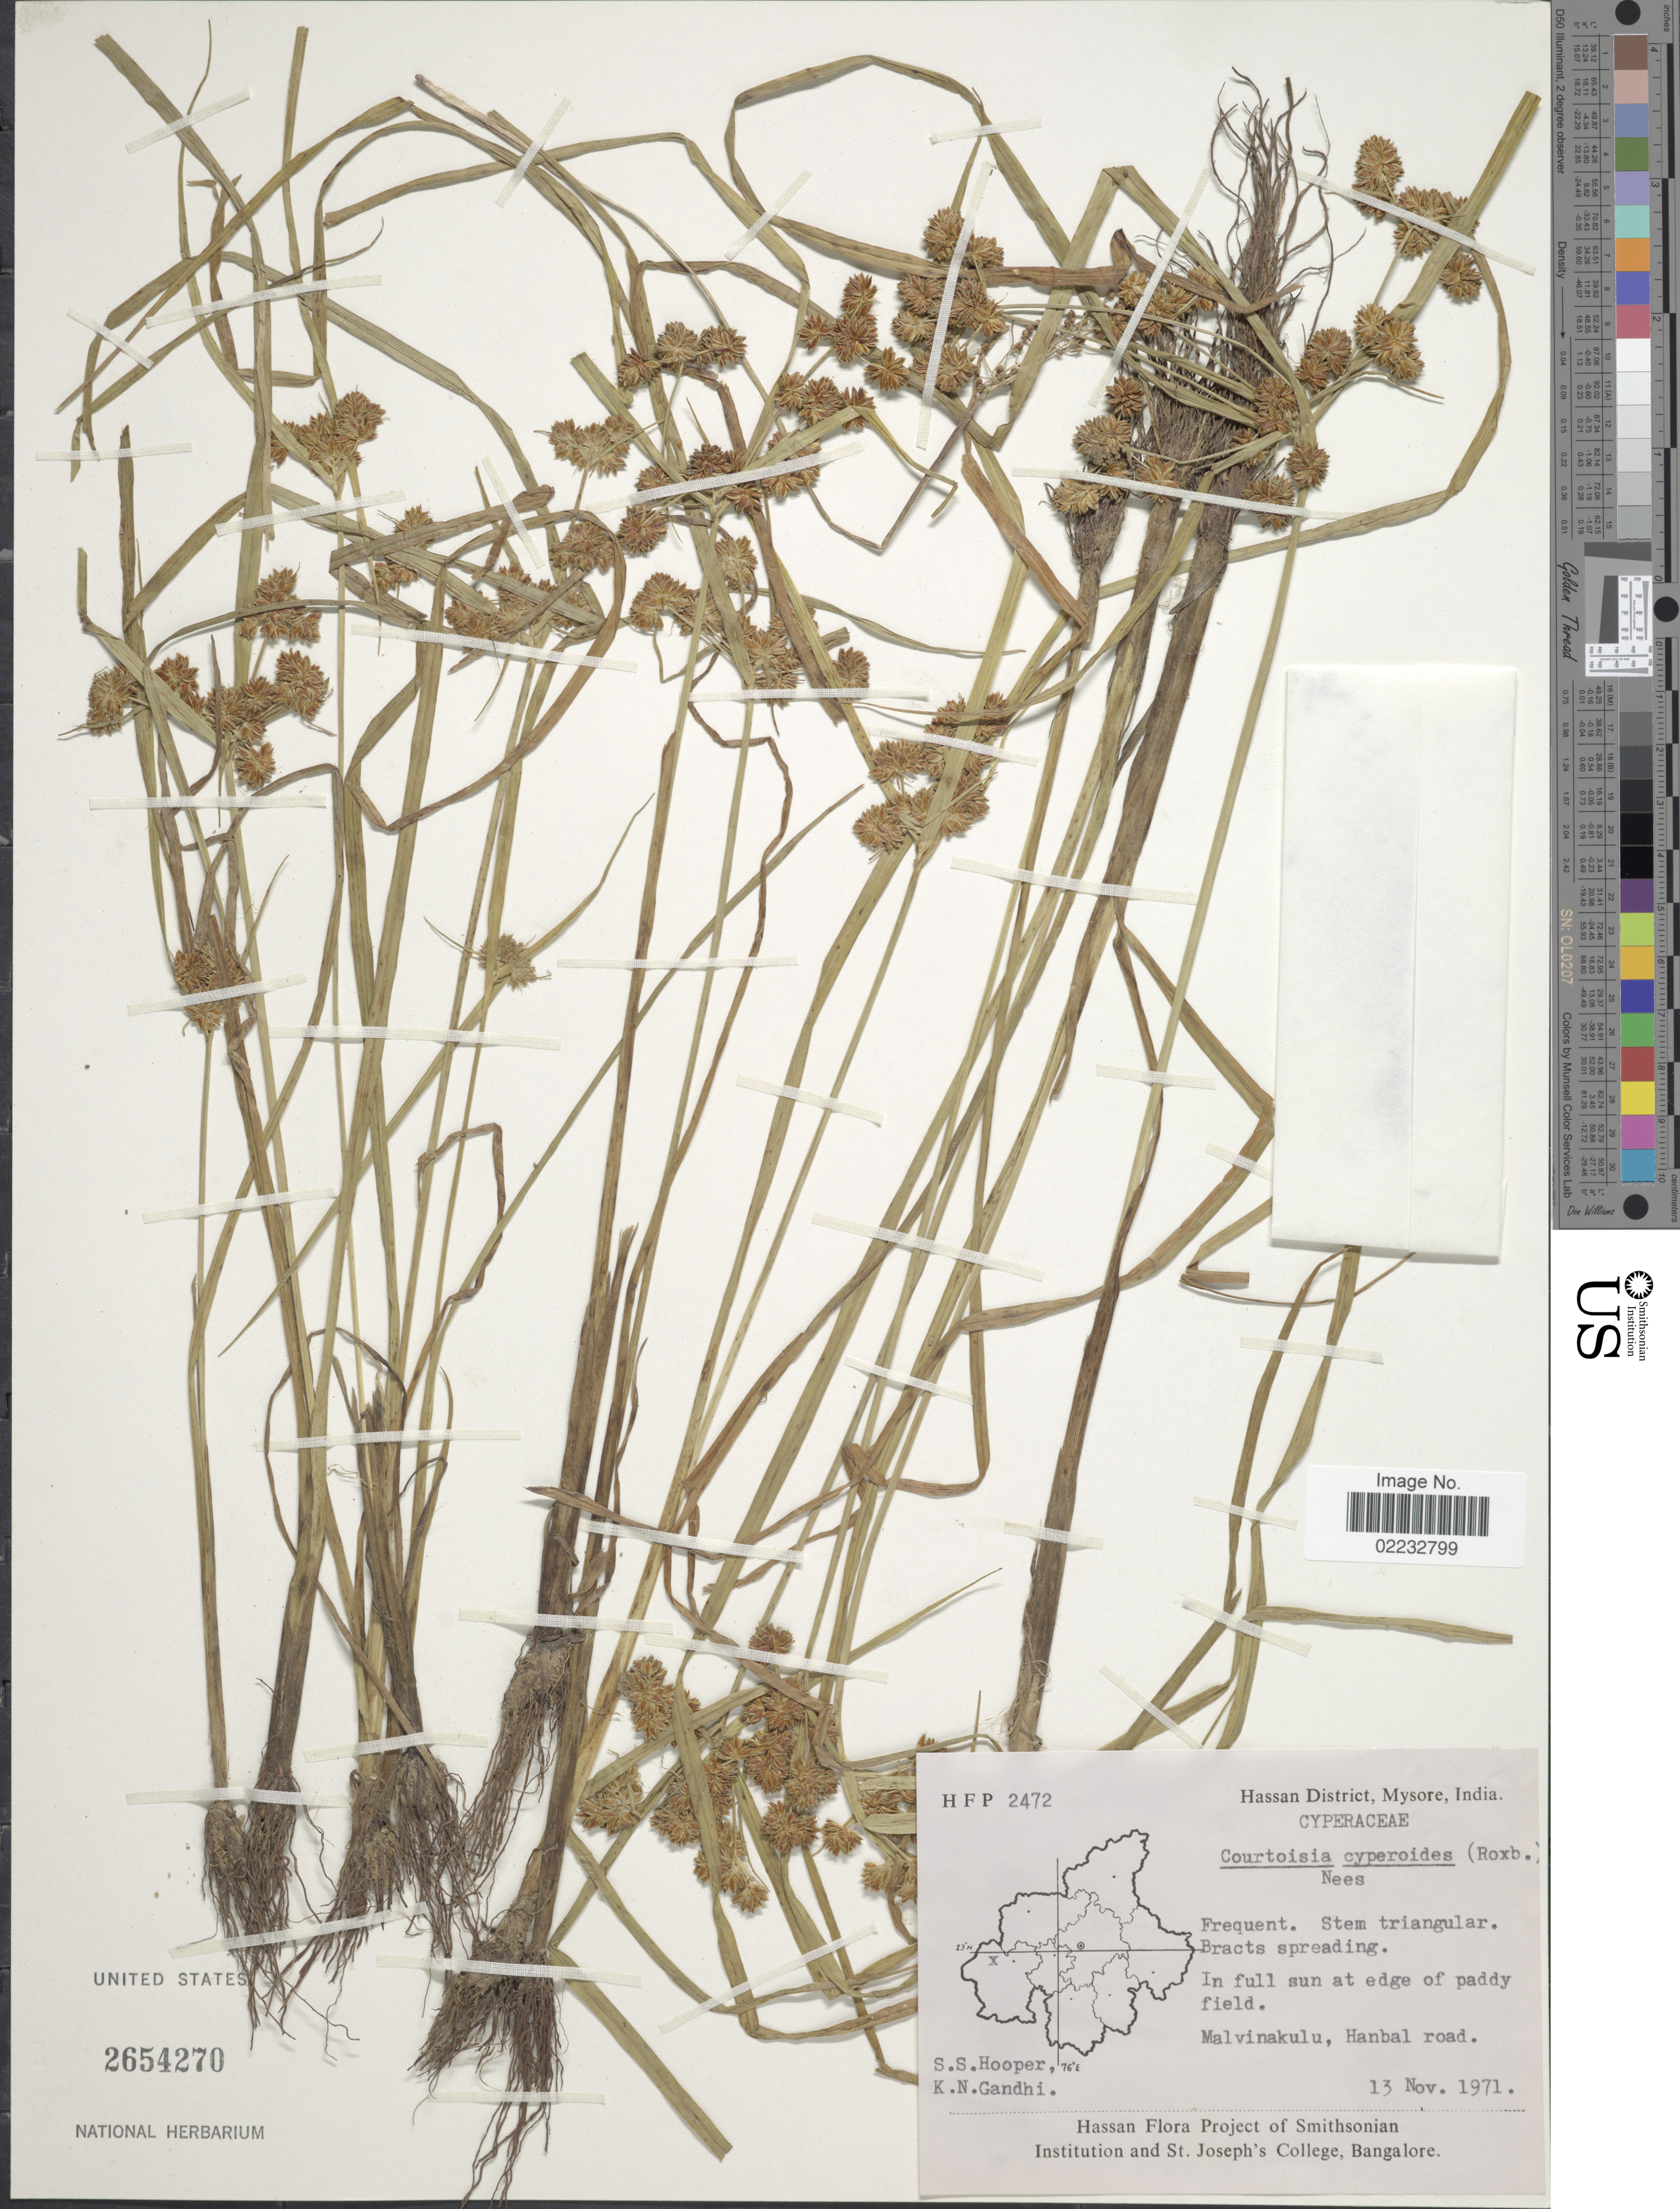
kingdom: Plantae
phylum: Tracheophyta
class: Liliopsida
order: Poales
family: Cyperaceae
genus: Cyperus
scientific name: Cyperus pseudokyllingioides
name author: Kük.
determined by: Strong, M. T., (US), Smithsonian Institution - National Museum of Natural History (UNITED STATES)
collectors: S. S. Hooper & K. N. Gandhi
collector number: HFP 2472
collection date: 1971-11-13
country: India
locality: Hassan District, Mysore, in full sun at edge of paddy field, Malvinakulu, Hanbal road.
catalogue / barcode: US 2654270